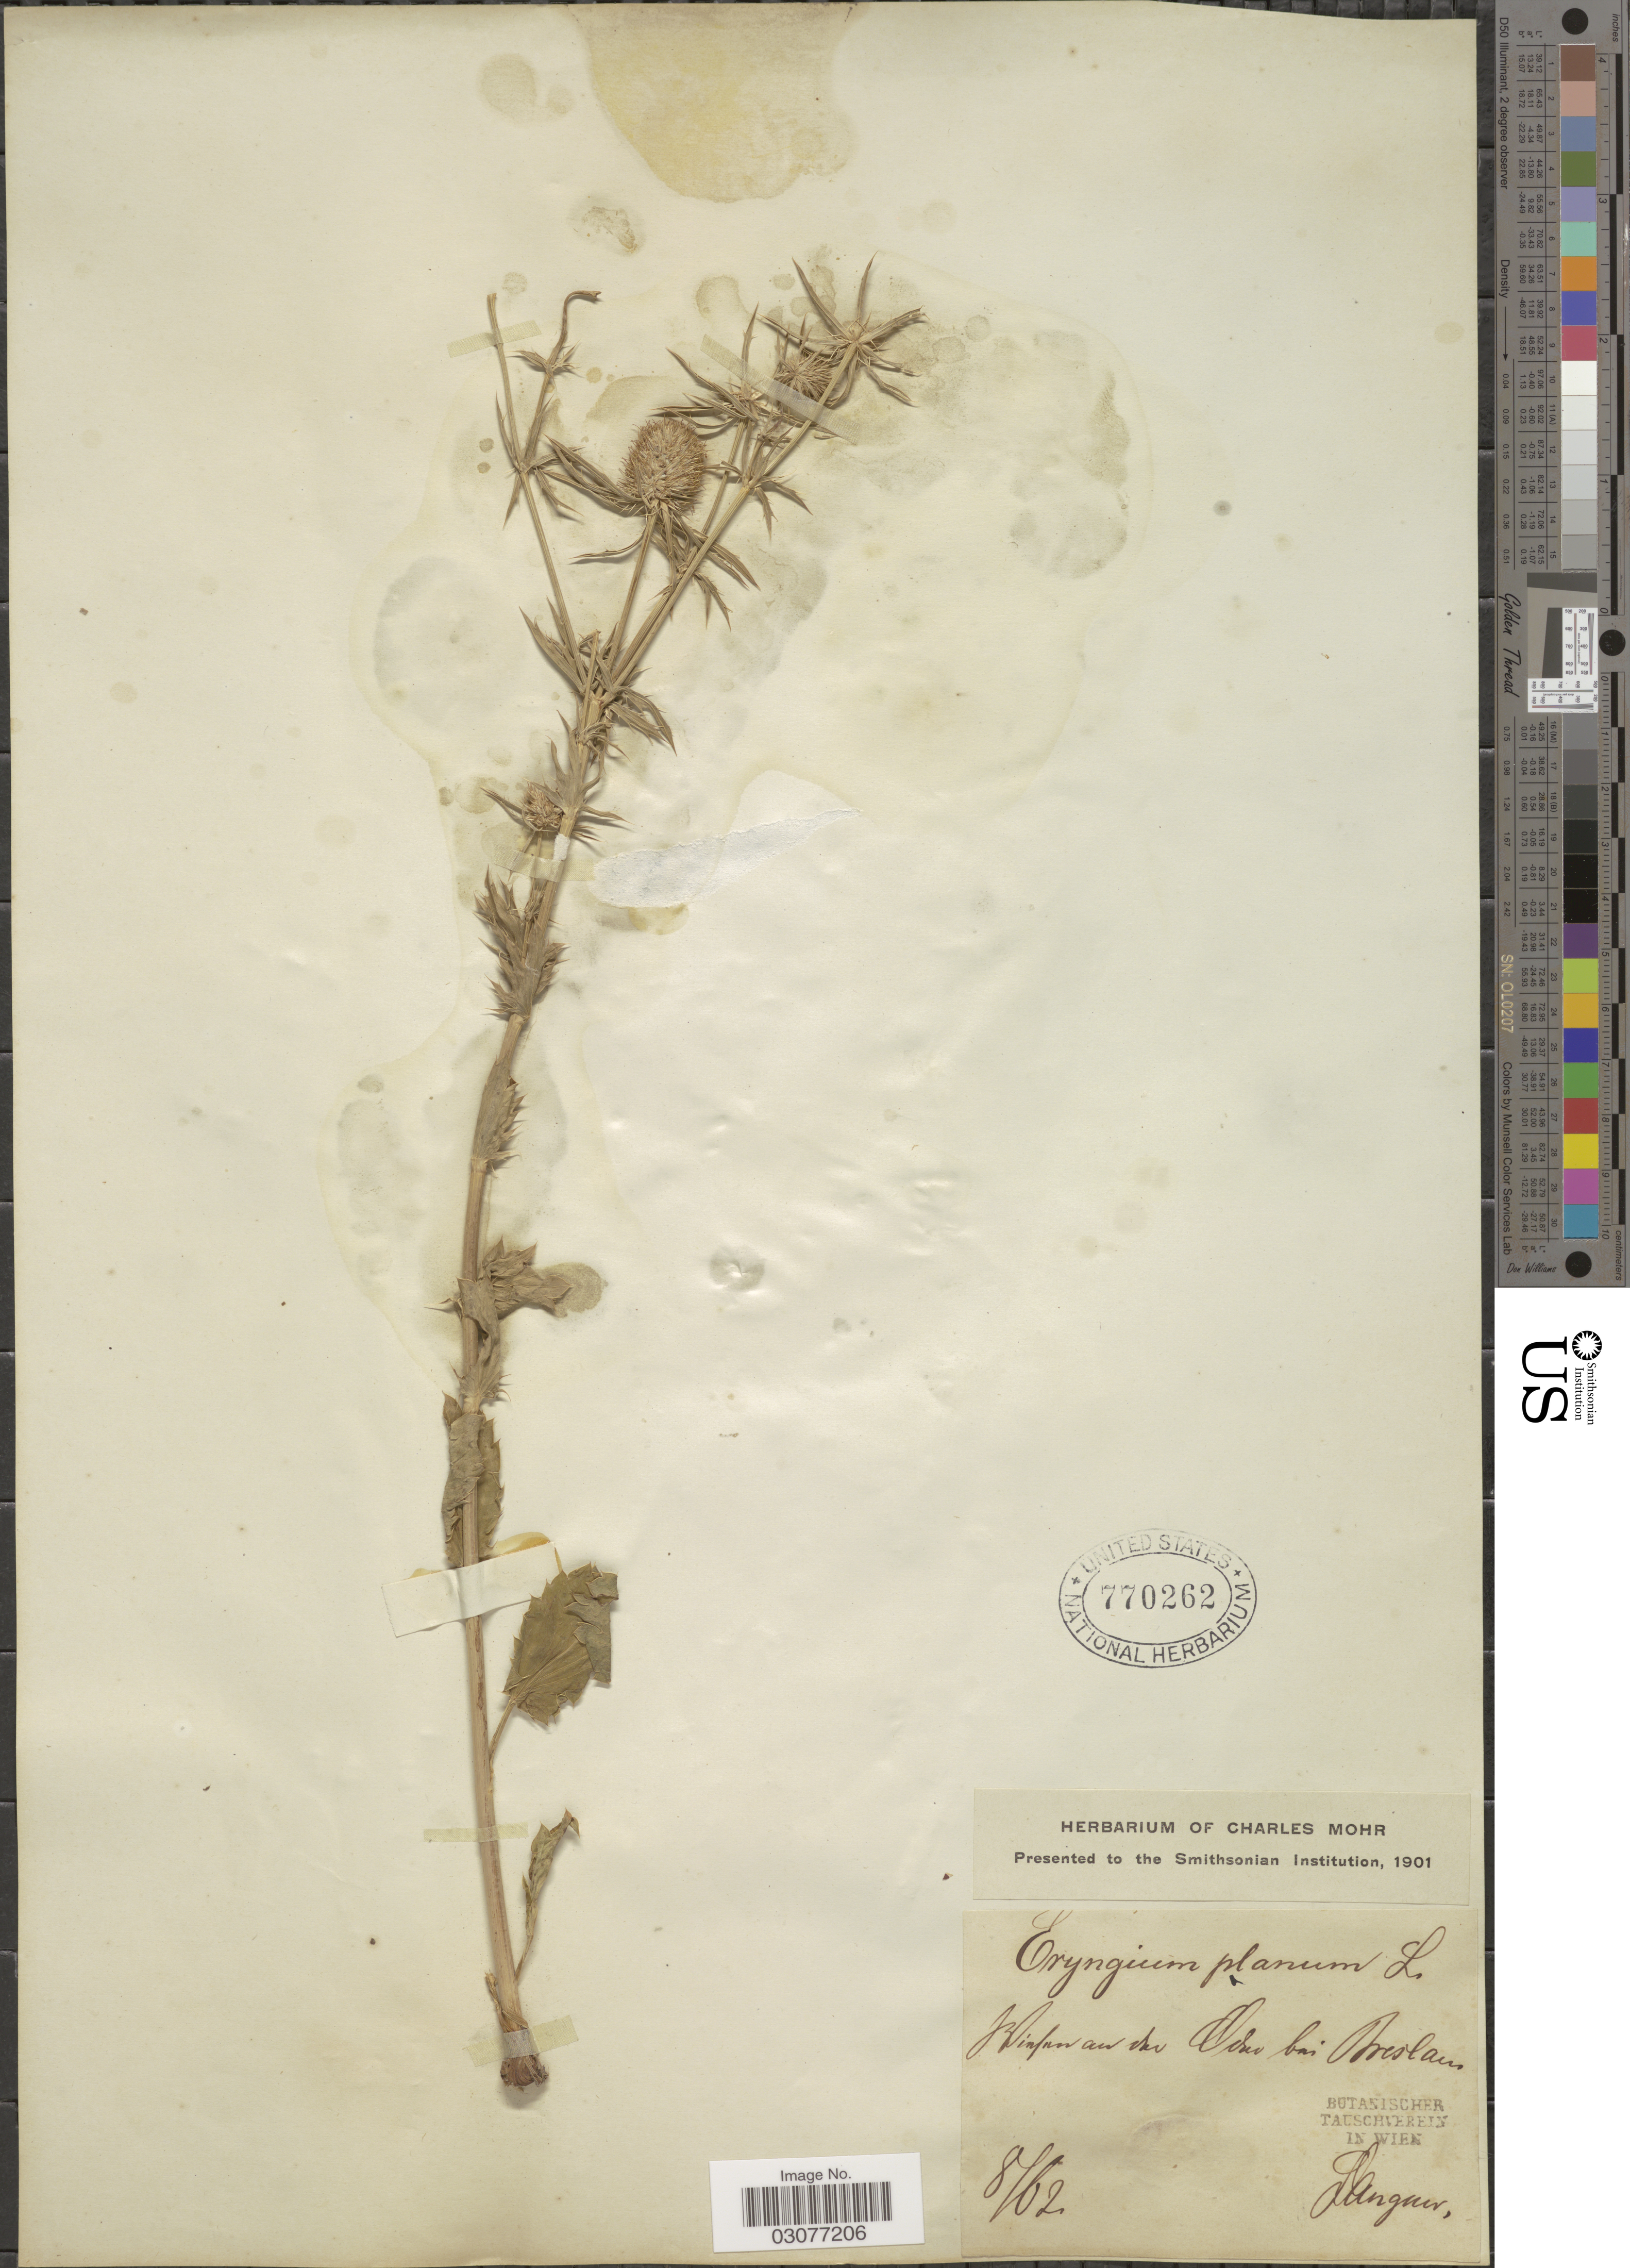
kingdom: Plantae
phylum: Tracheophyta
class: Magnoliopsida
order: Apiales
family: Apiaceae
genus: Eryngium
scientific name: Eryngium planum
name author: L.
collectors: L. Anguer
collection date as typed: Transcribed d/m/y: /8/62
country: Poland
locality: Blinfun au der Oder bei Breslaus.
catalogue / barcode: US 770262